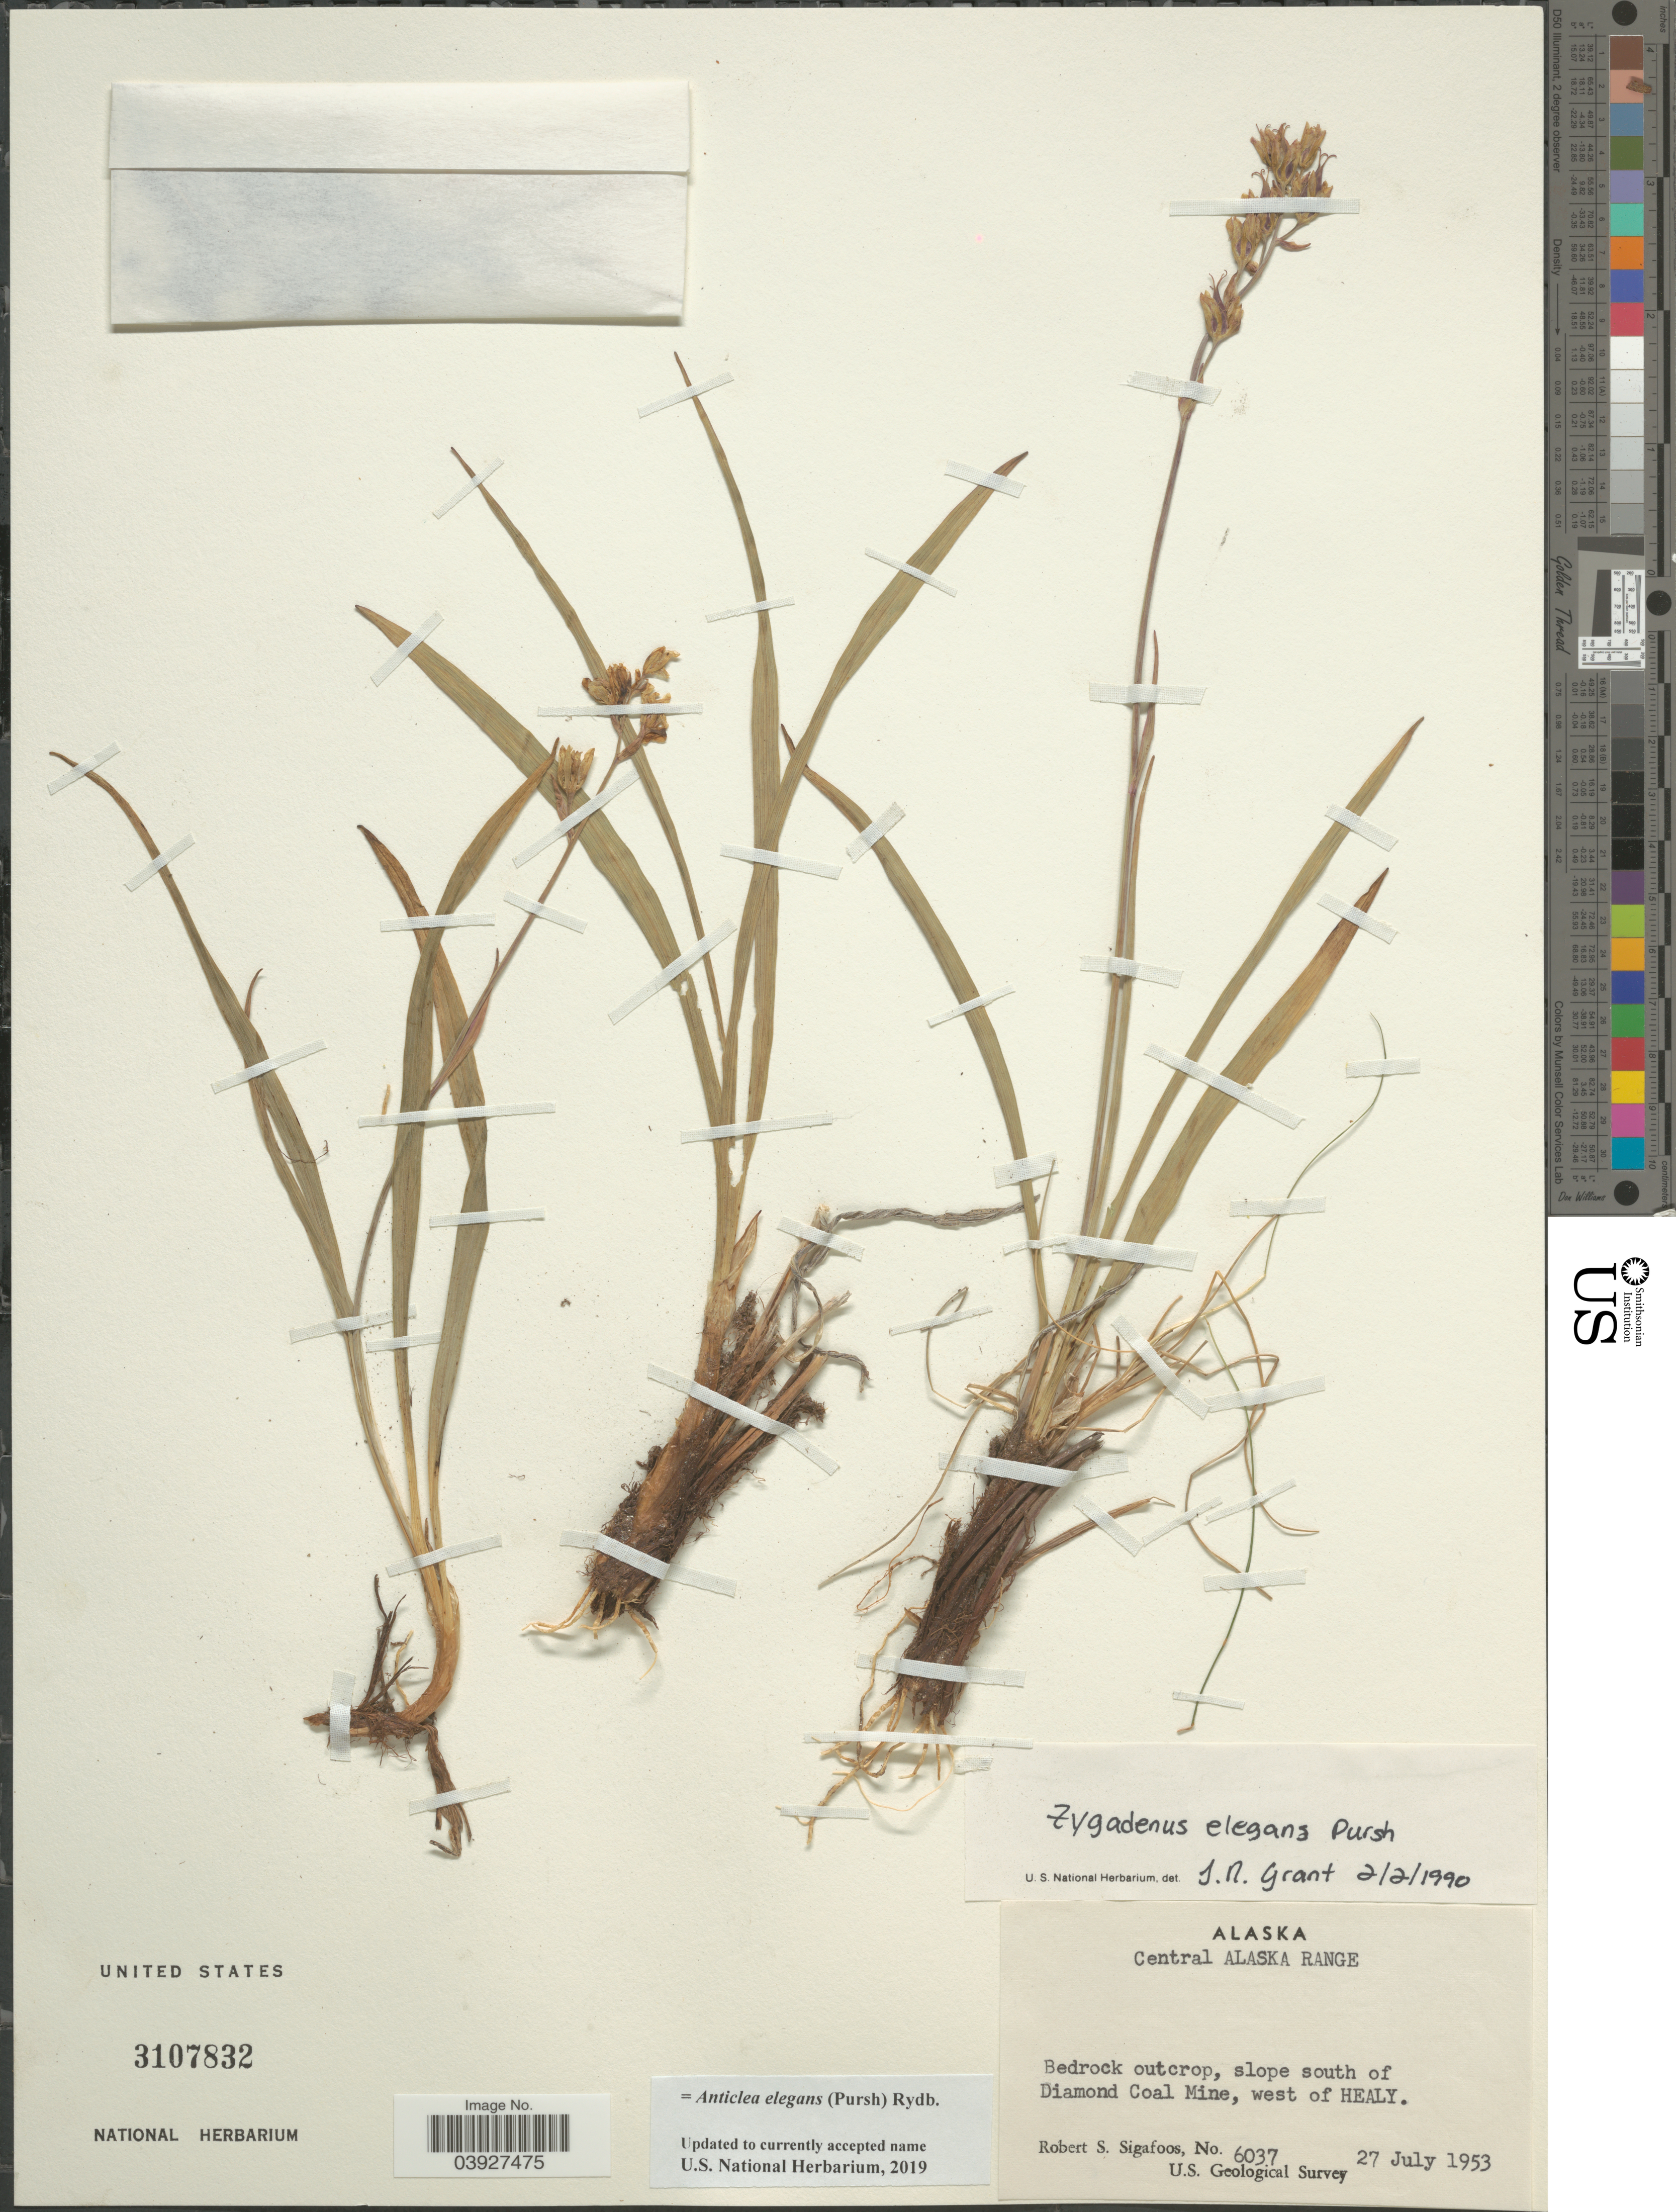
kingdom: Plantae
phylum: Tracheophyta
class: Liliopsida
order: Liliales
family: Melanthiaceae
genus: Anticlea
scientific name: Anticlea elegans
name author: (Pursh) Rydb.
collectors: R. Sigafoos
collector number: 6037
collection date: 1953-07-27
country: United States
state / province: Alaska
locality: Central Alaska Range. Bedrock outcrop, slope south of Diamond Coal Mine, west of Healy.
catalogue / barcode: US 3107832